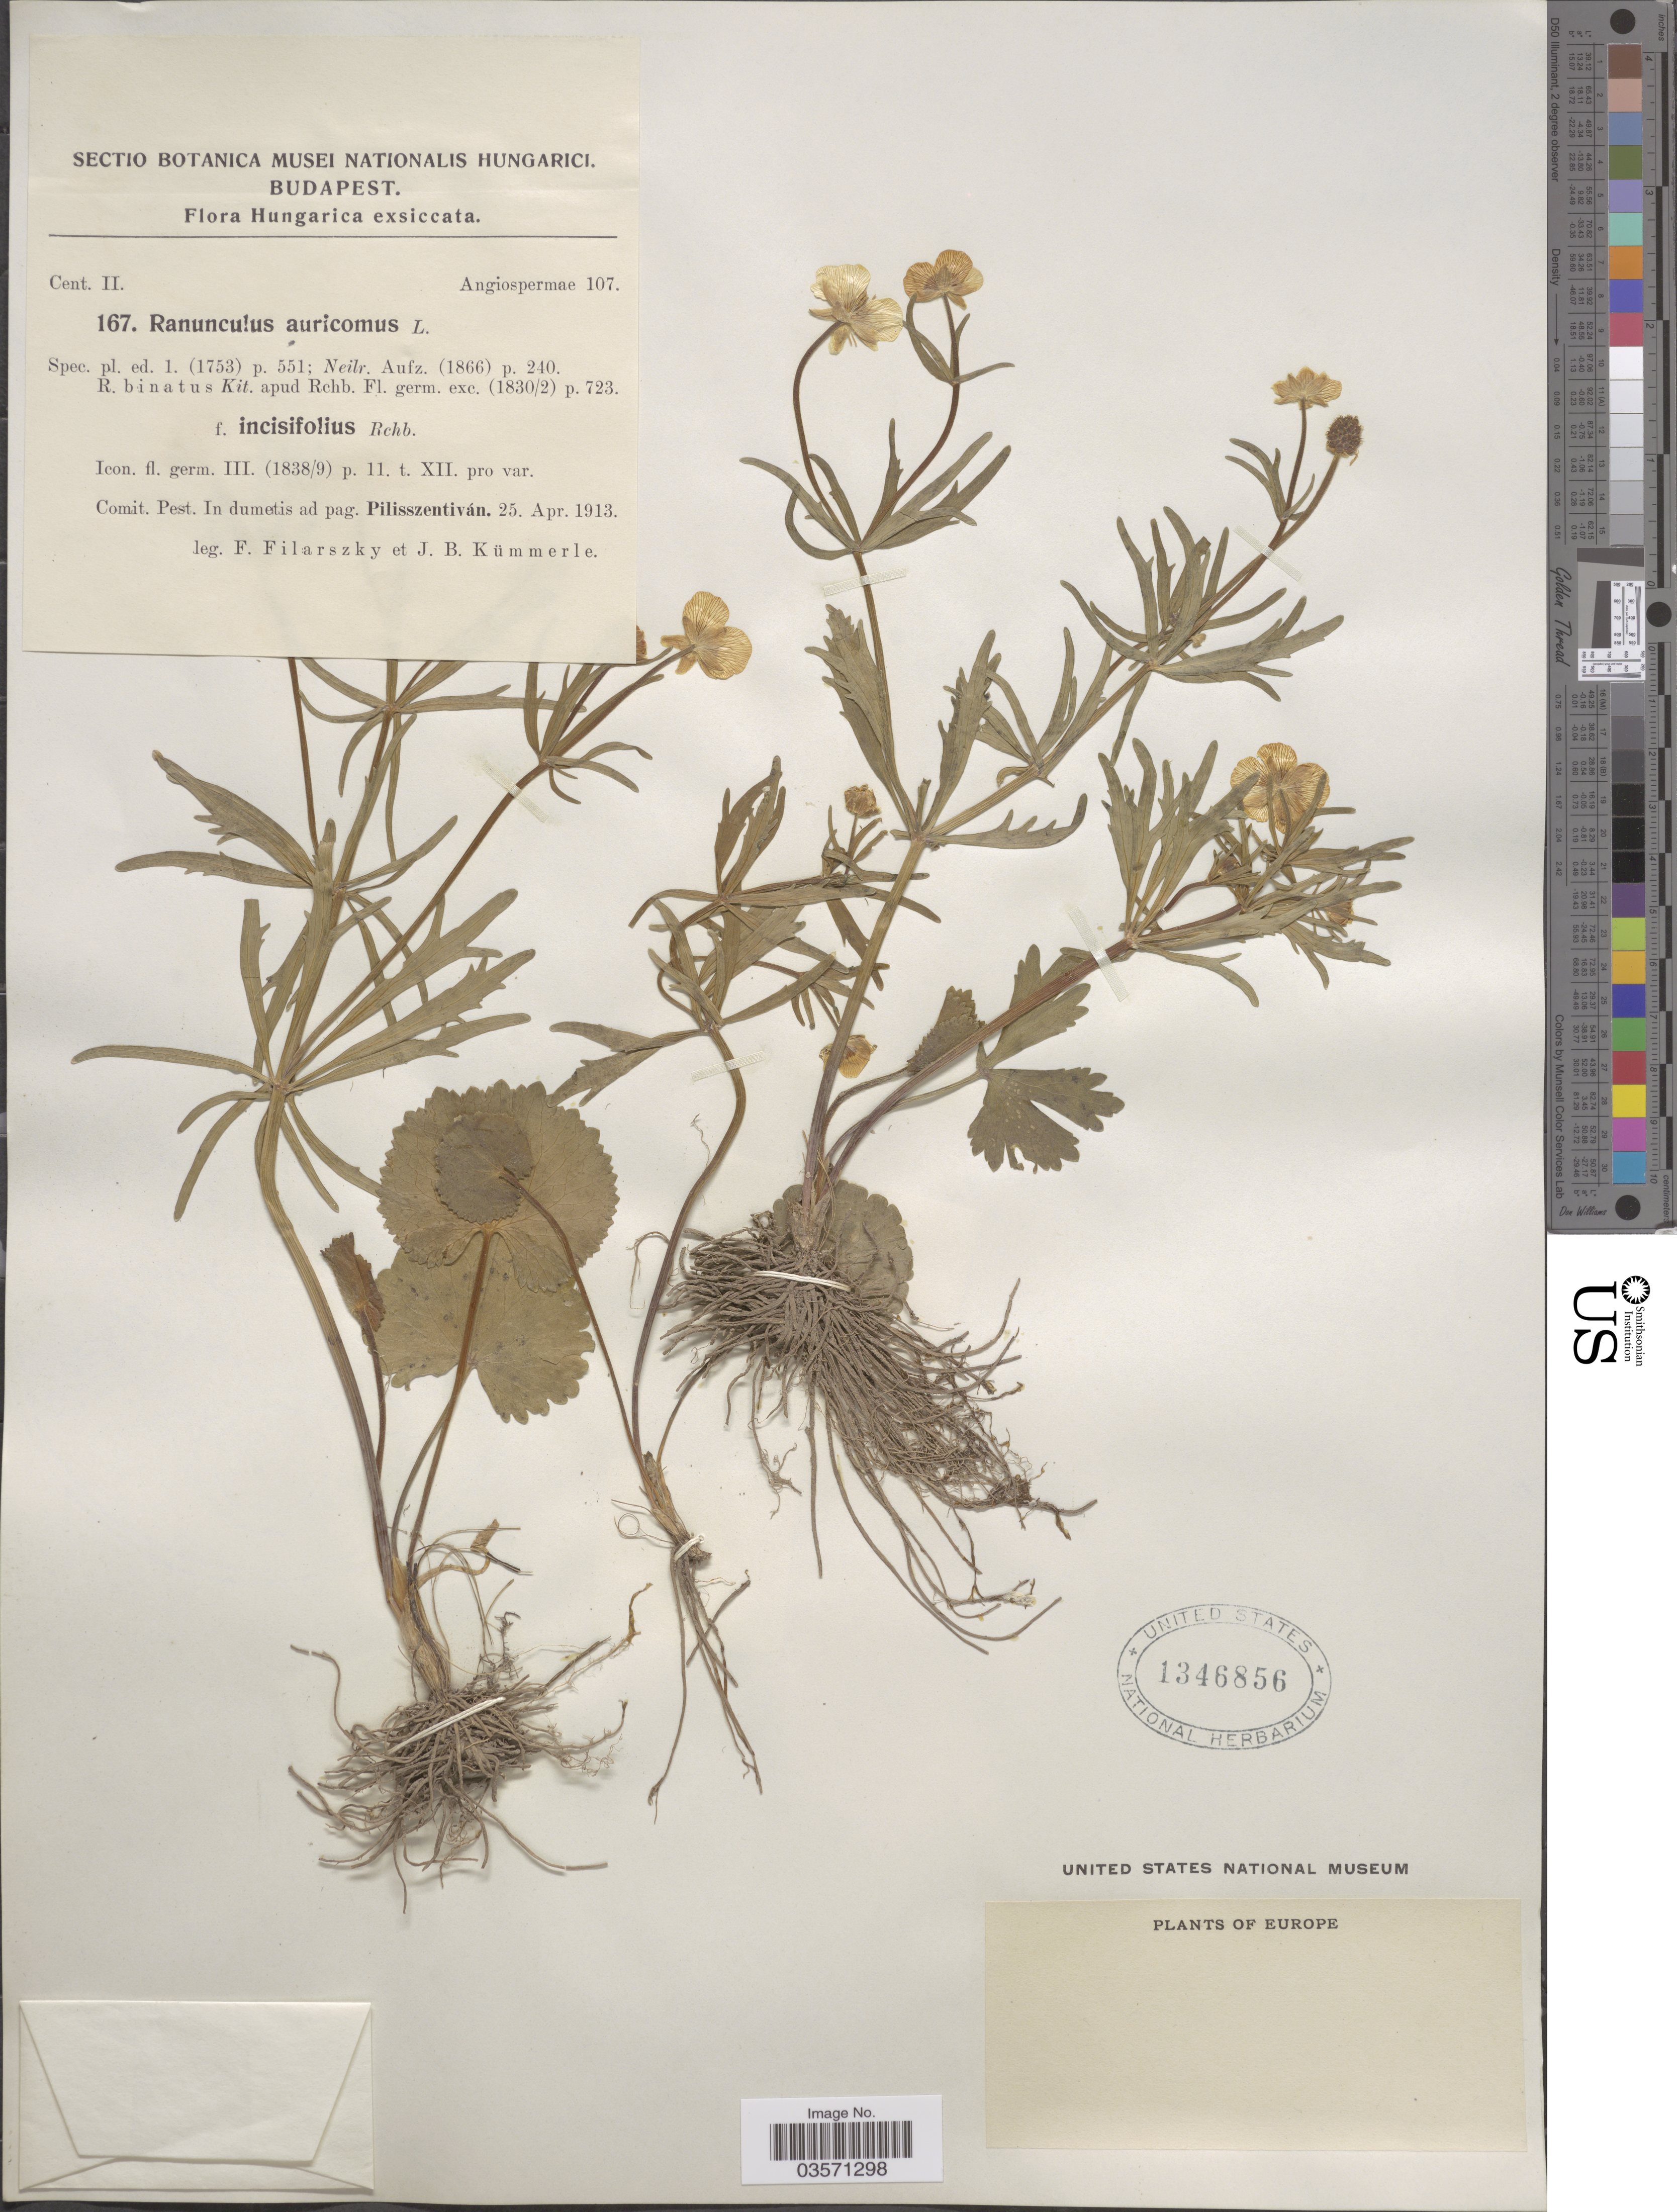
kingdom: Plantae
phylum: Tracheophyta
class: Magnoliopsida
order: Ranunculales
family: Ranunculaceae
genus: Ranunculus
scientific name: Ranunculus auricomus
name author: L.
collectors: F. Filarszky & J. Kummerle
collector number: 167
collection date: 1913-04-25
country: Hungary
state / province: Budapest, Capital District of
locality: Comit. Pest. In dumetis ad pag. Pilisszentiván.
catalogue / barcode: US 1346856